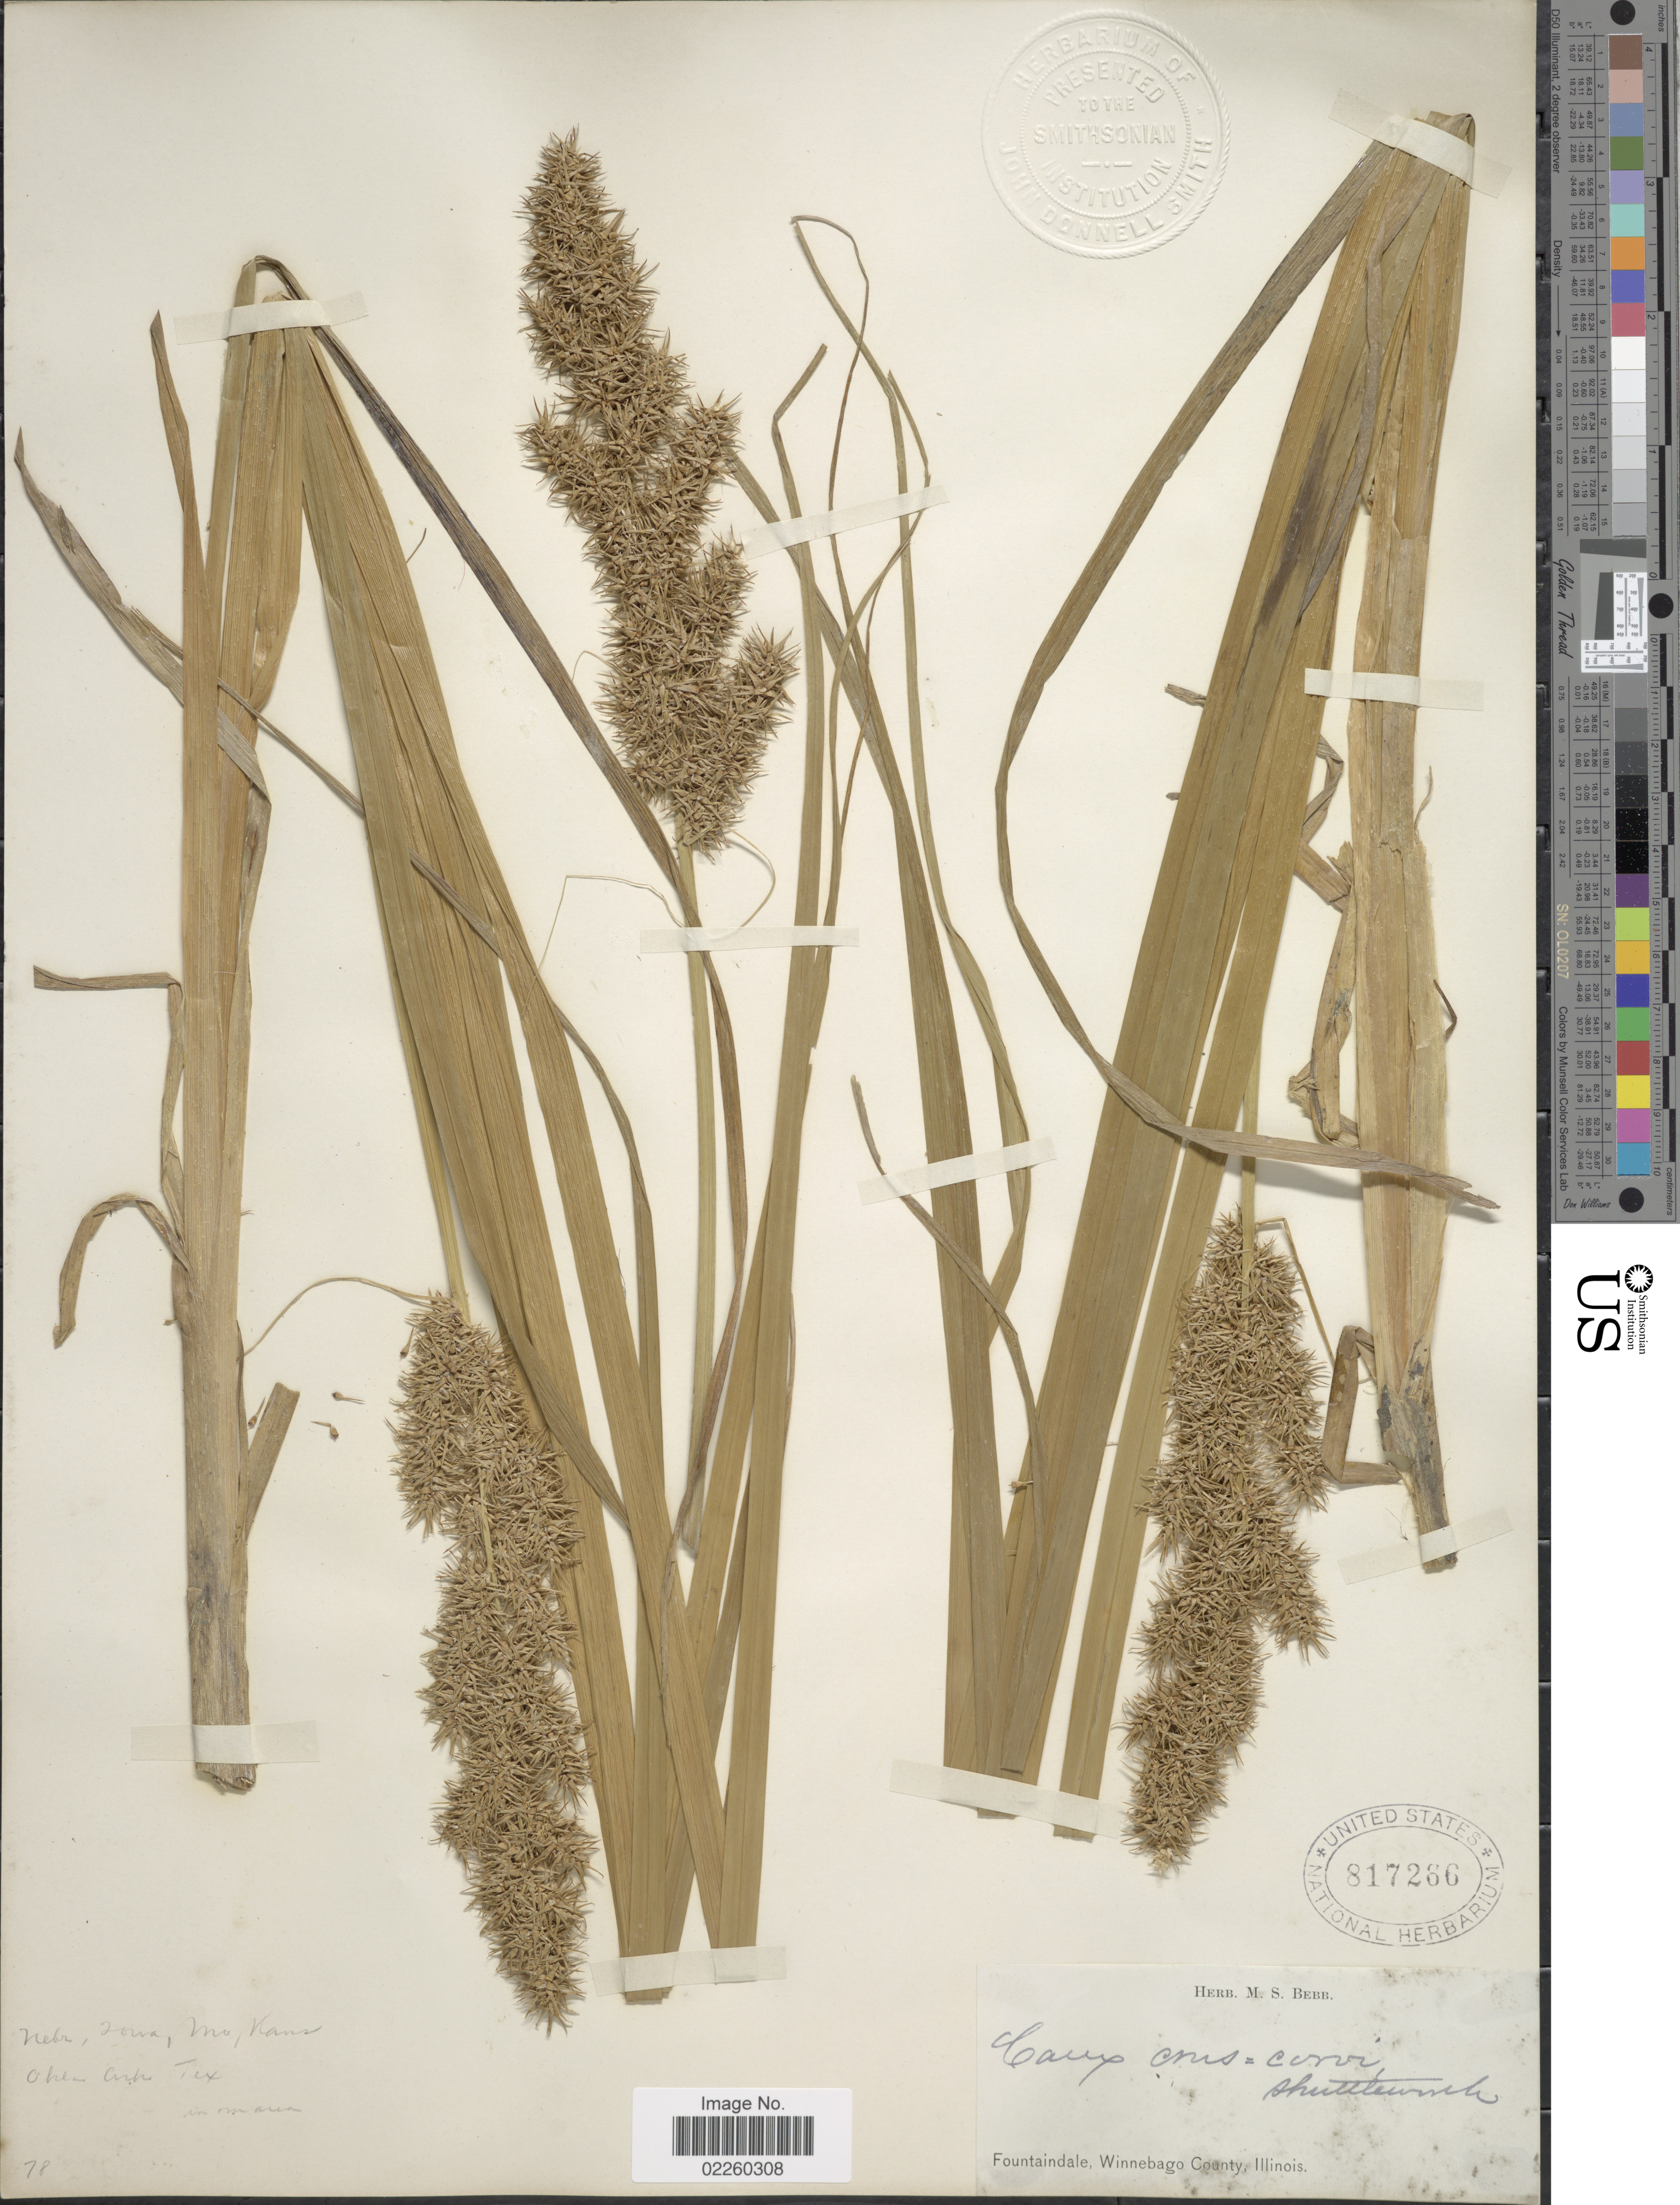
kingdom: Plantae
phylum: Tracheophyta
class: Liliopsida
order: Poales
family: Cyperaceae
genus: Carex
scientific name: Carex crus-corvi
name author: Shuttlew. ex Kunze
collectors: ex Herb. M. S. Bebb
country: United States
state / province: Illinois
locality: Fountaindale, Winnebago County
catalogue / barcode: US 817266